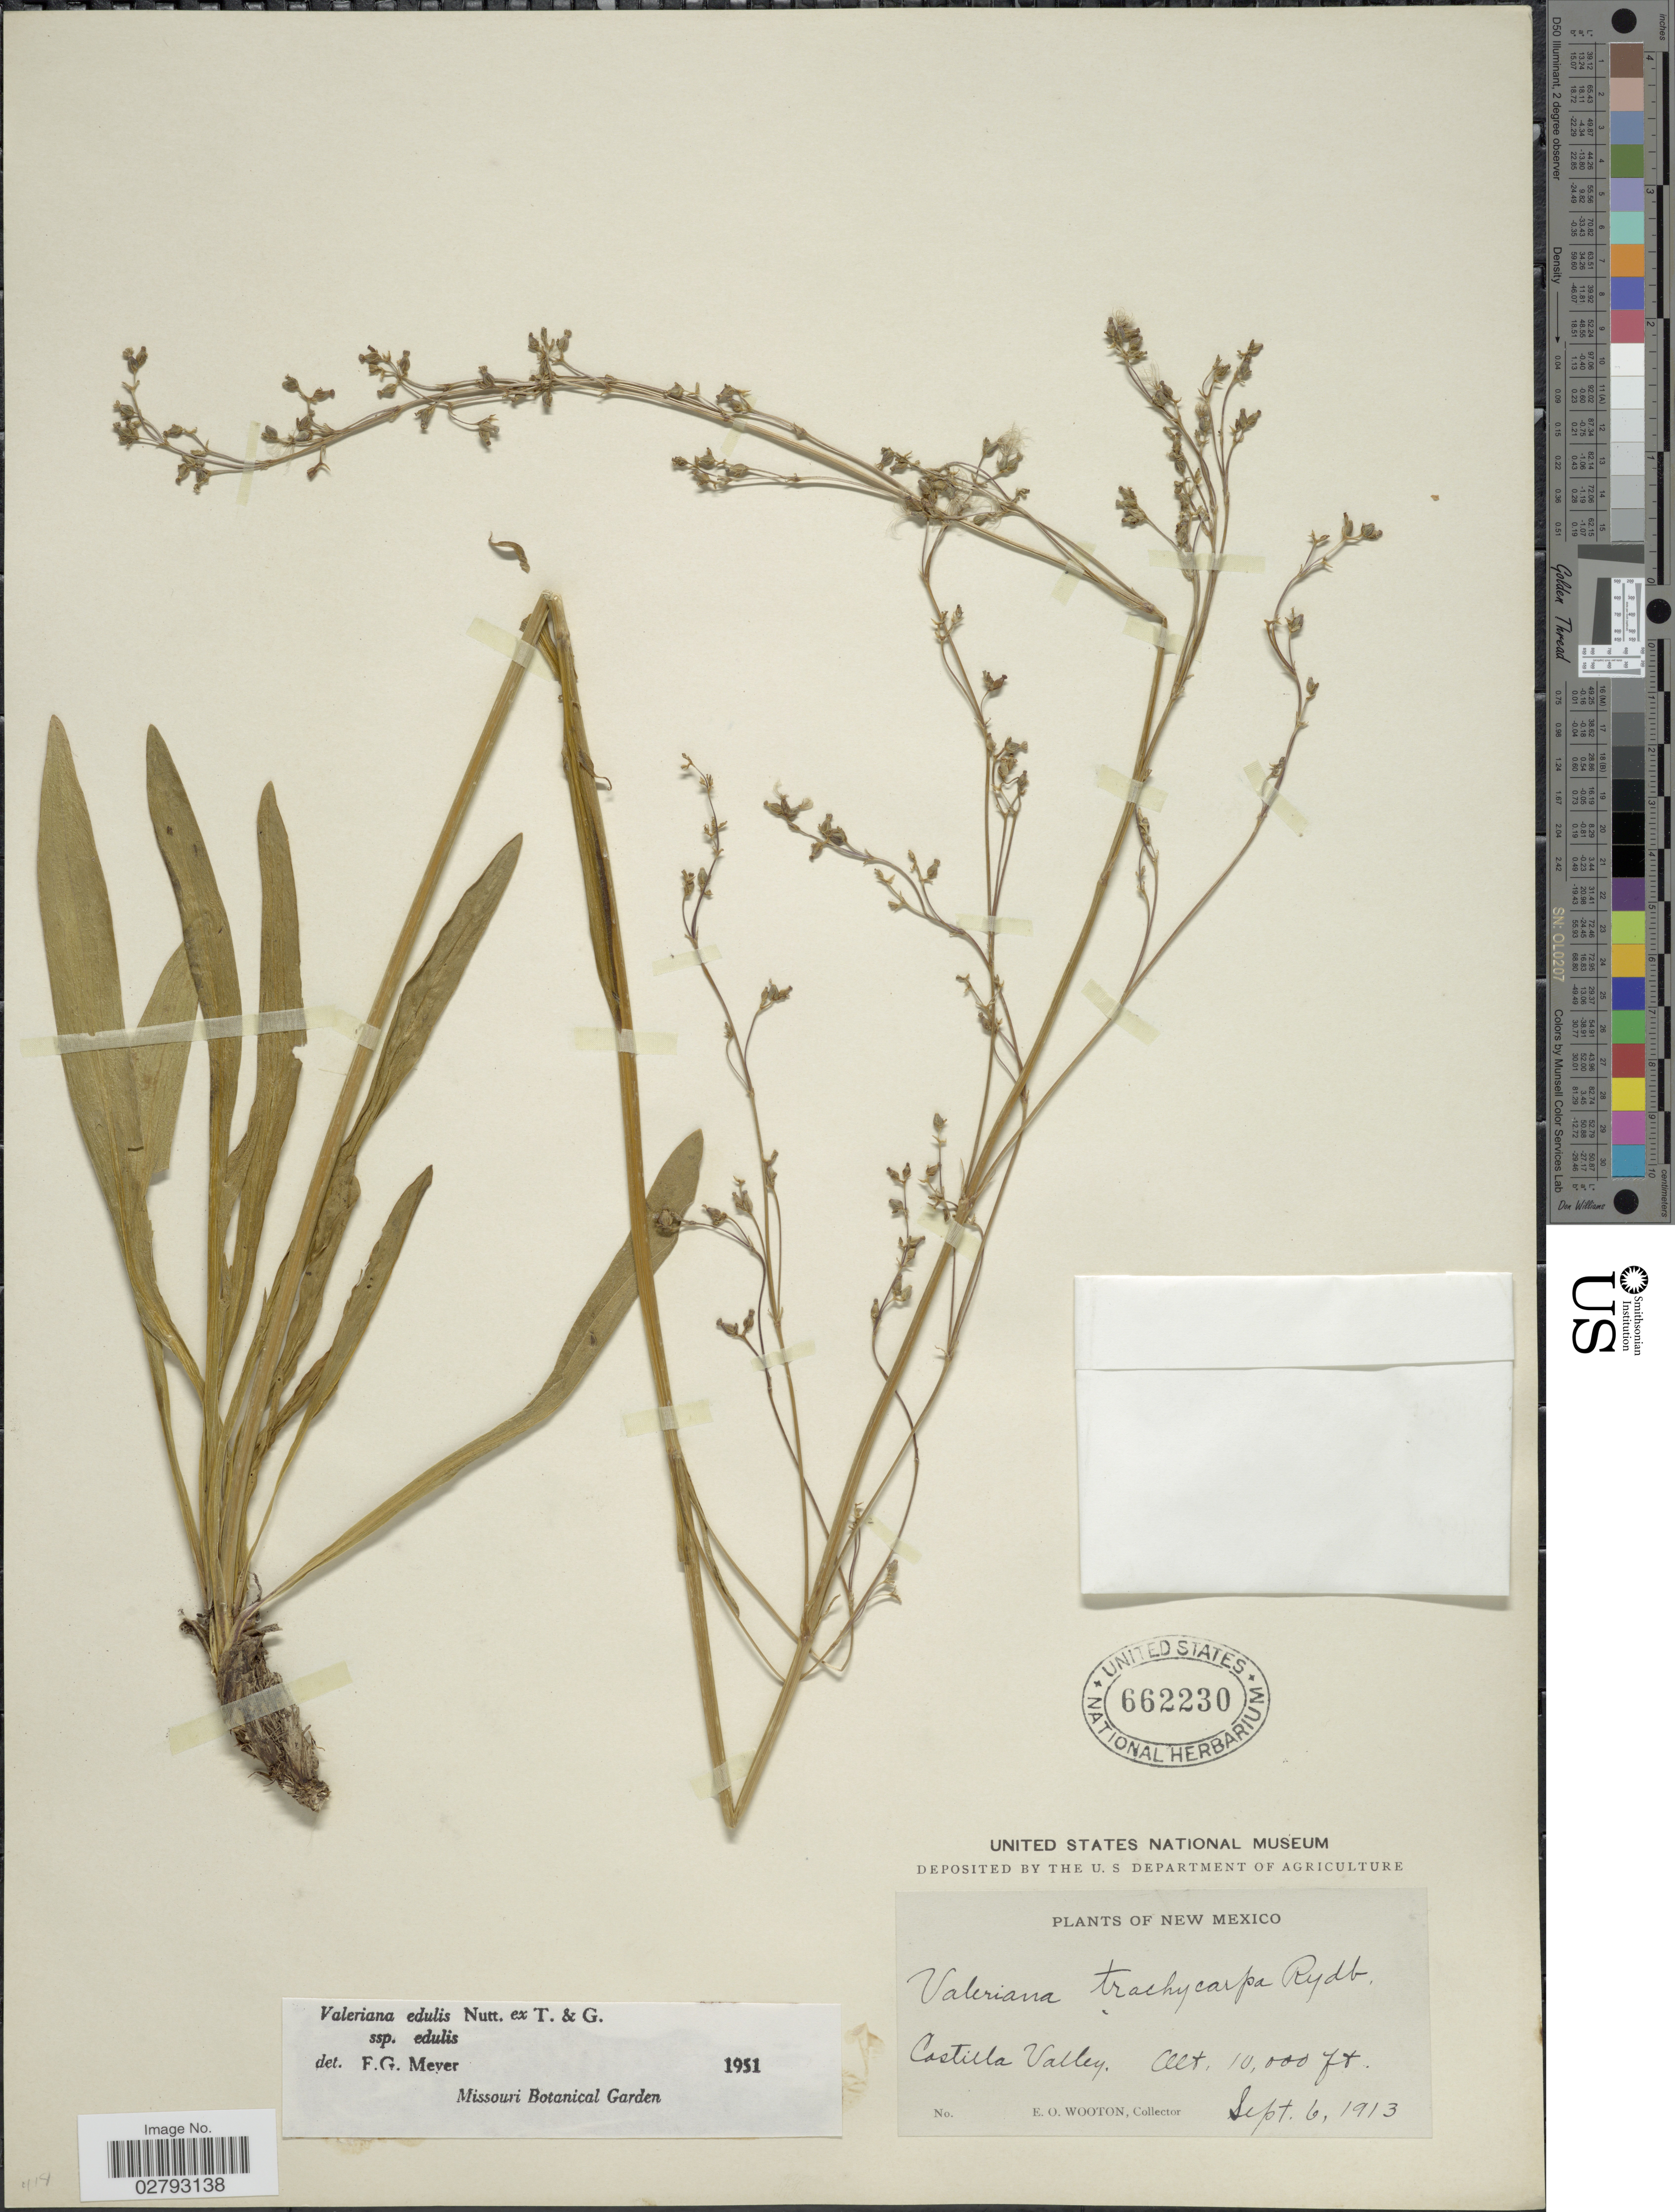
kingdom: Plantae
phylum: Tracheophyta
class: Magnoliopsida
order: Dipsacales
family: Caprifoliaceae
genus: Valeriana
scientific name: Valeriana edulis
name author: Nutt.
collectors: E. O. Wooton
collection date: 1913-09-06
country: United States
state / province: New Mexico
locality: Costilla Valley.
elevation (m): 3048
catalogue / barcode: US 662230